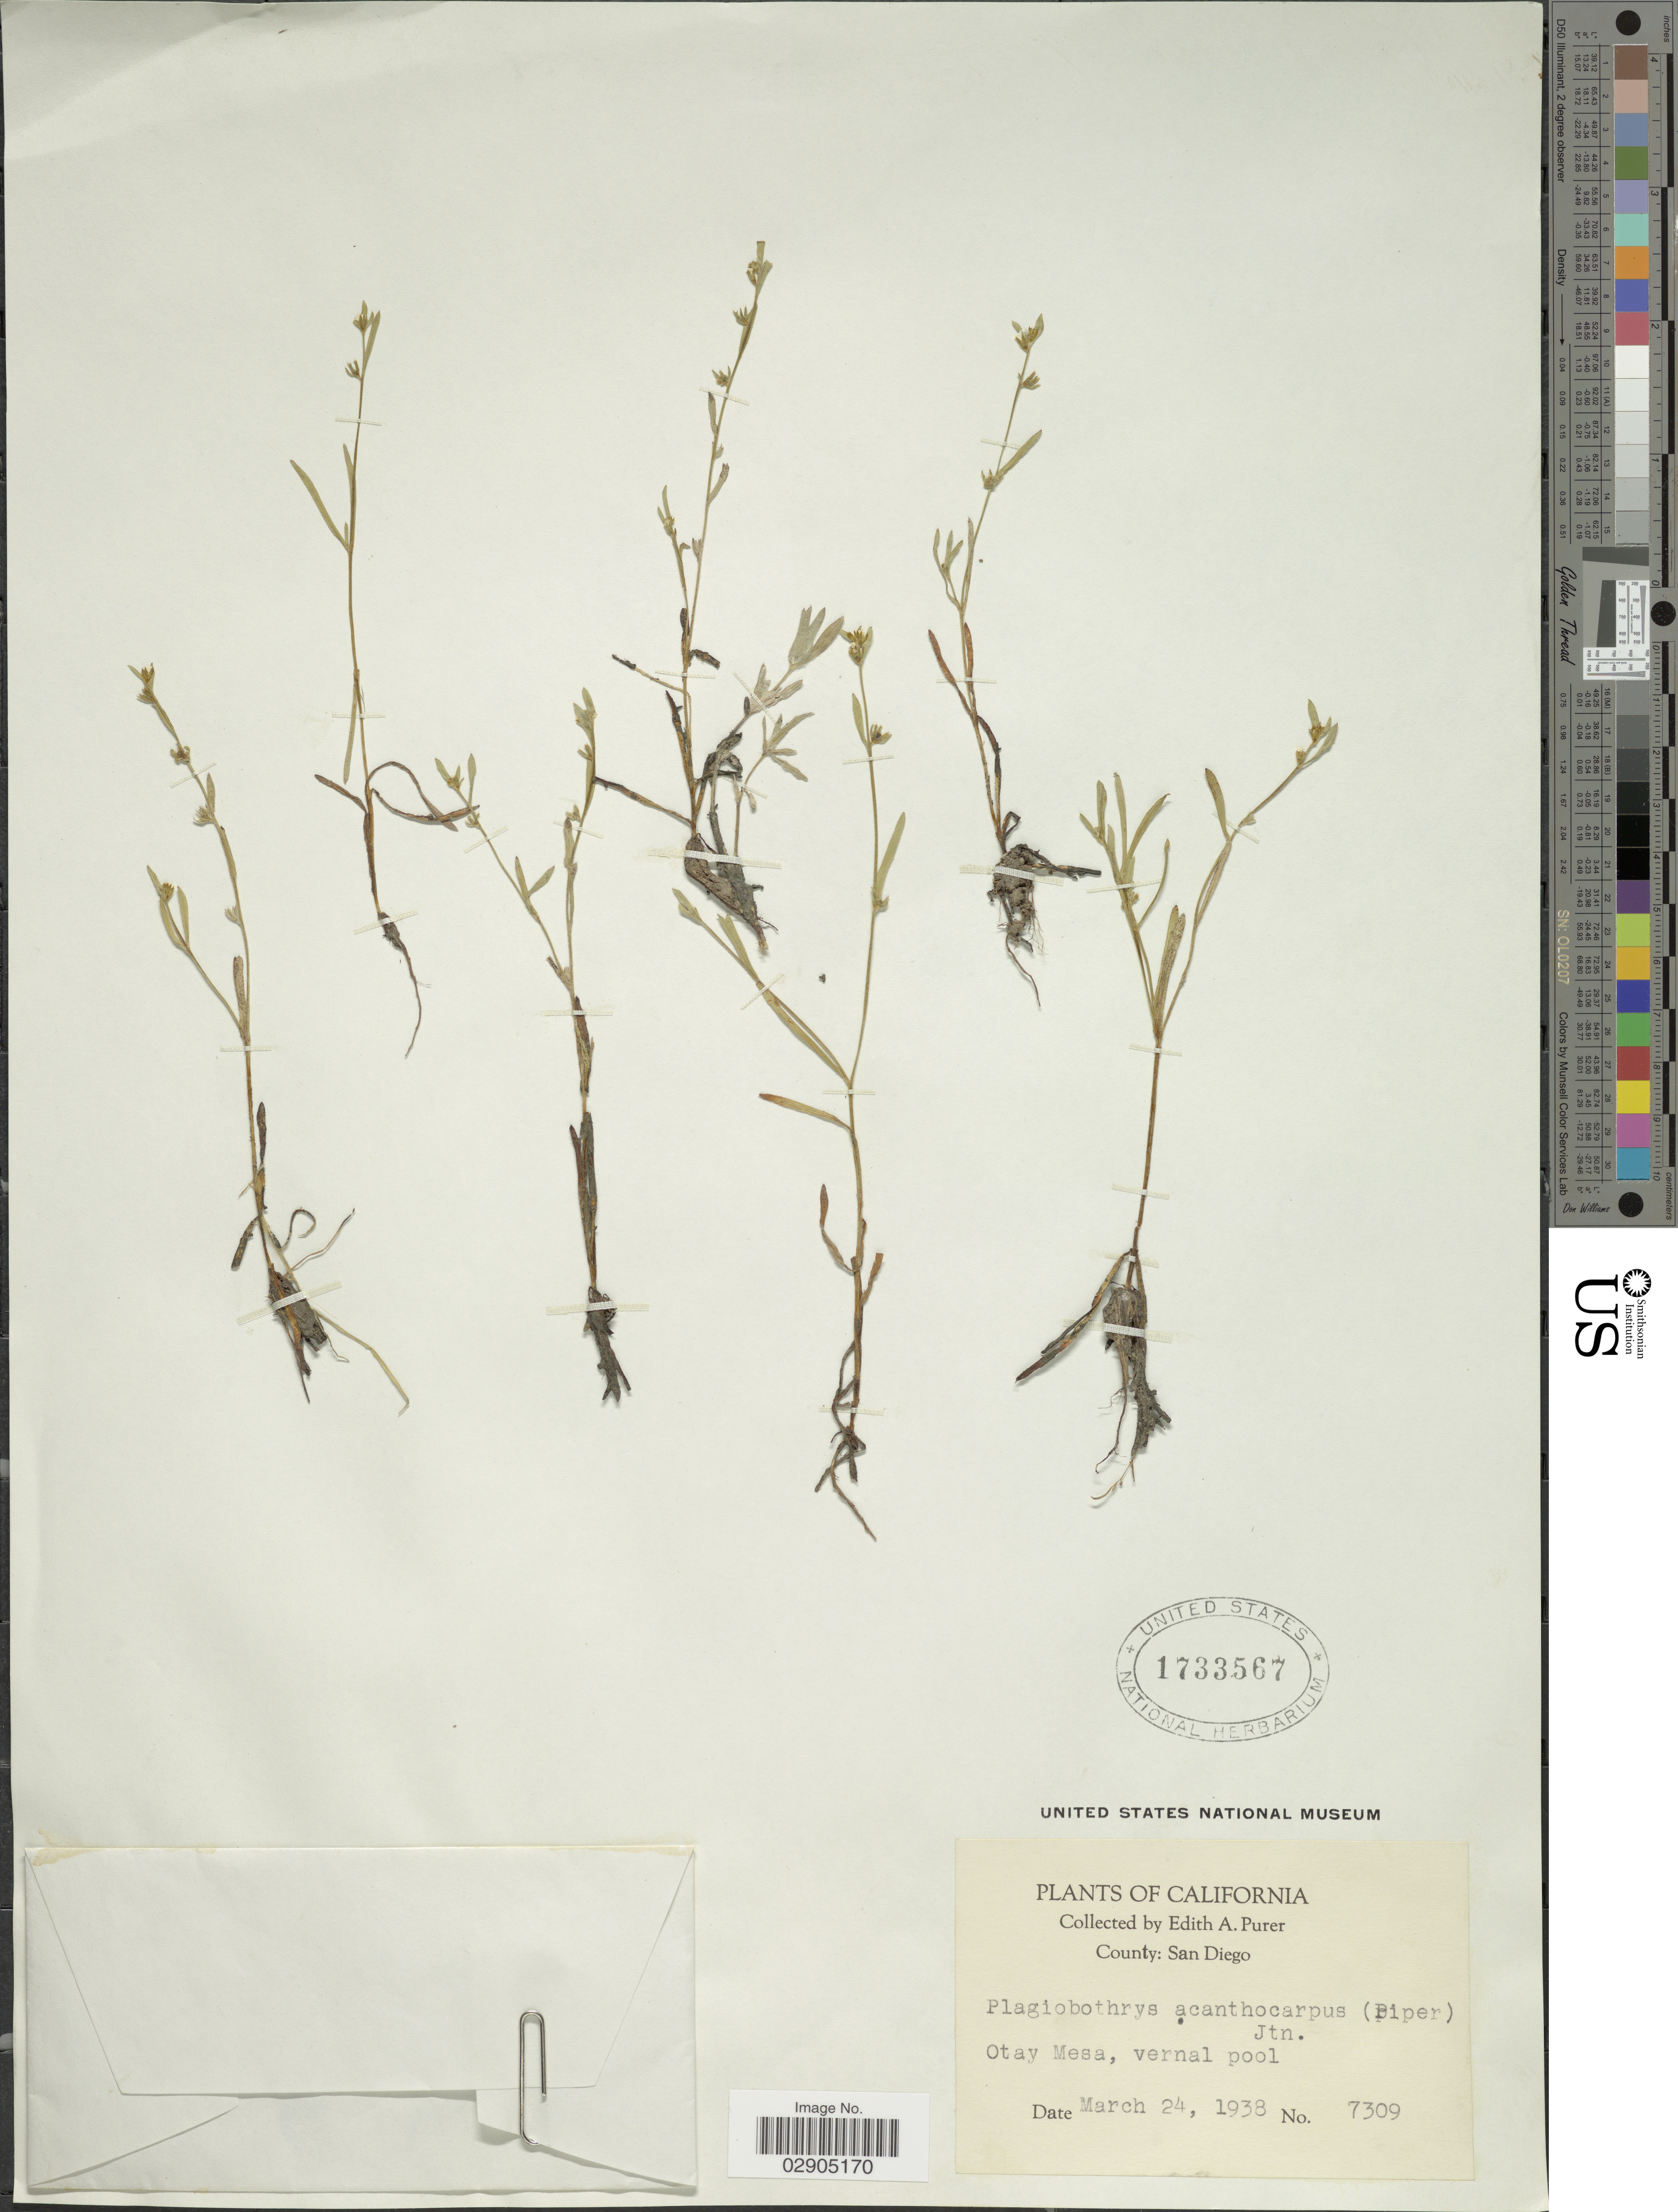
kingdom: Plantae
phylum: Tracheophyta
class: Magnoliopsida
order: Boraginales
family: Boraginaceae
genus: Allocarya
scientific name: Allocarya acanthocarpa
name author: Piper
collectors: E. Purer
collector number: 7309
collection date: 1938-03-24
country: United States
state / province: California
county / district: San Diego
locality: County: San Diego. Otay Mesa, vernal pool.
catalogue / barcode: US 1733567